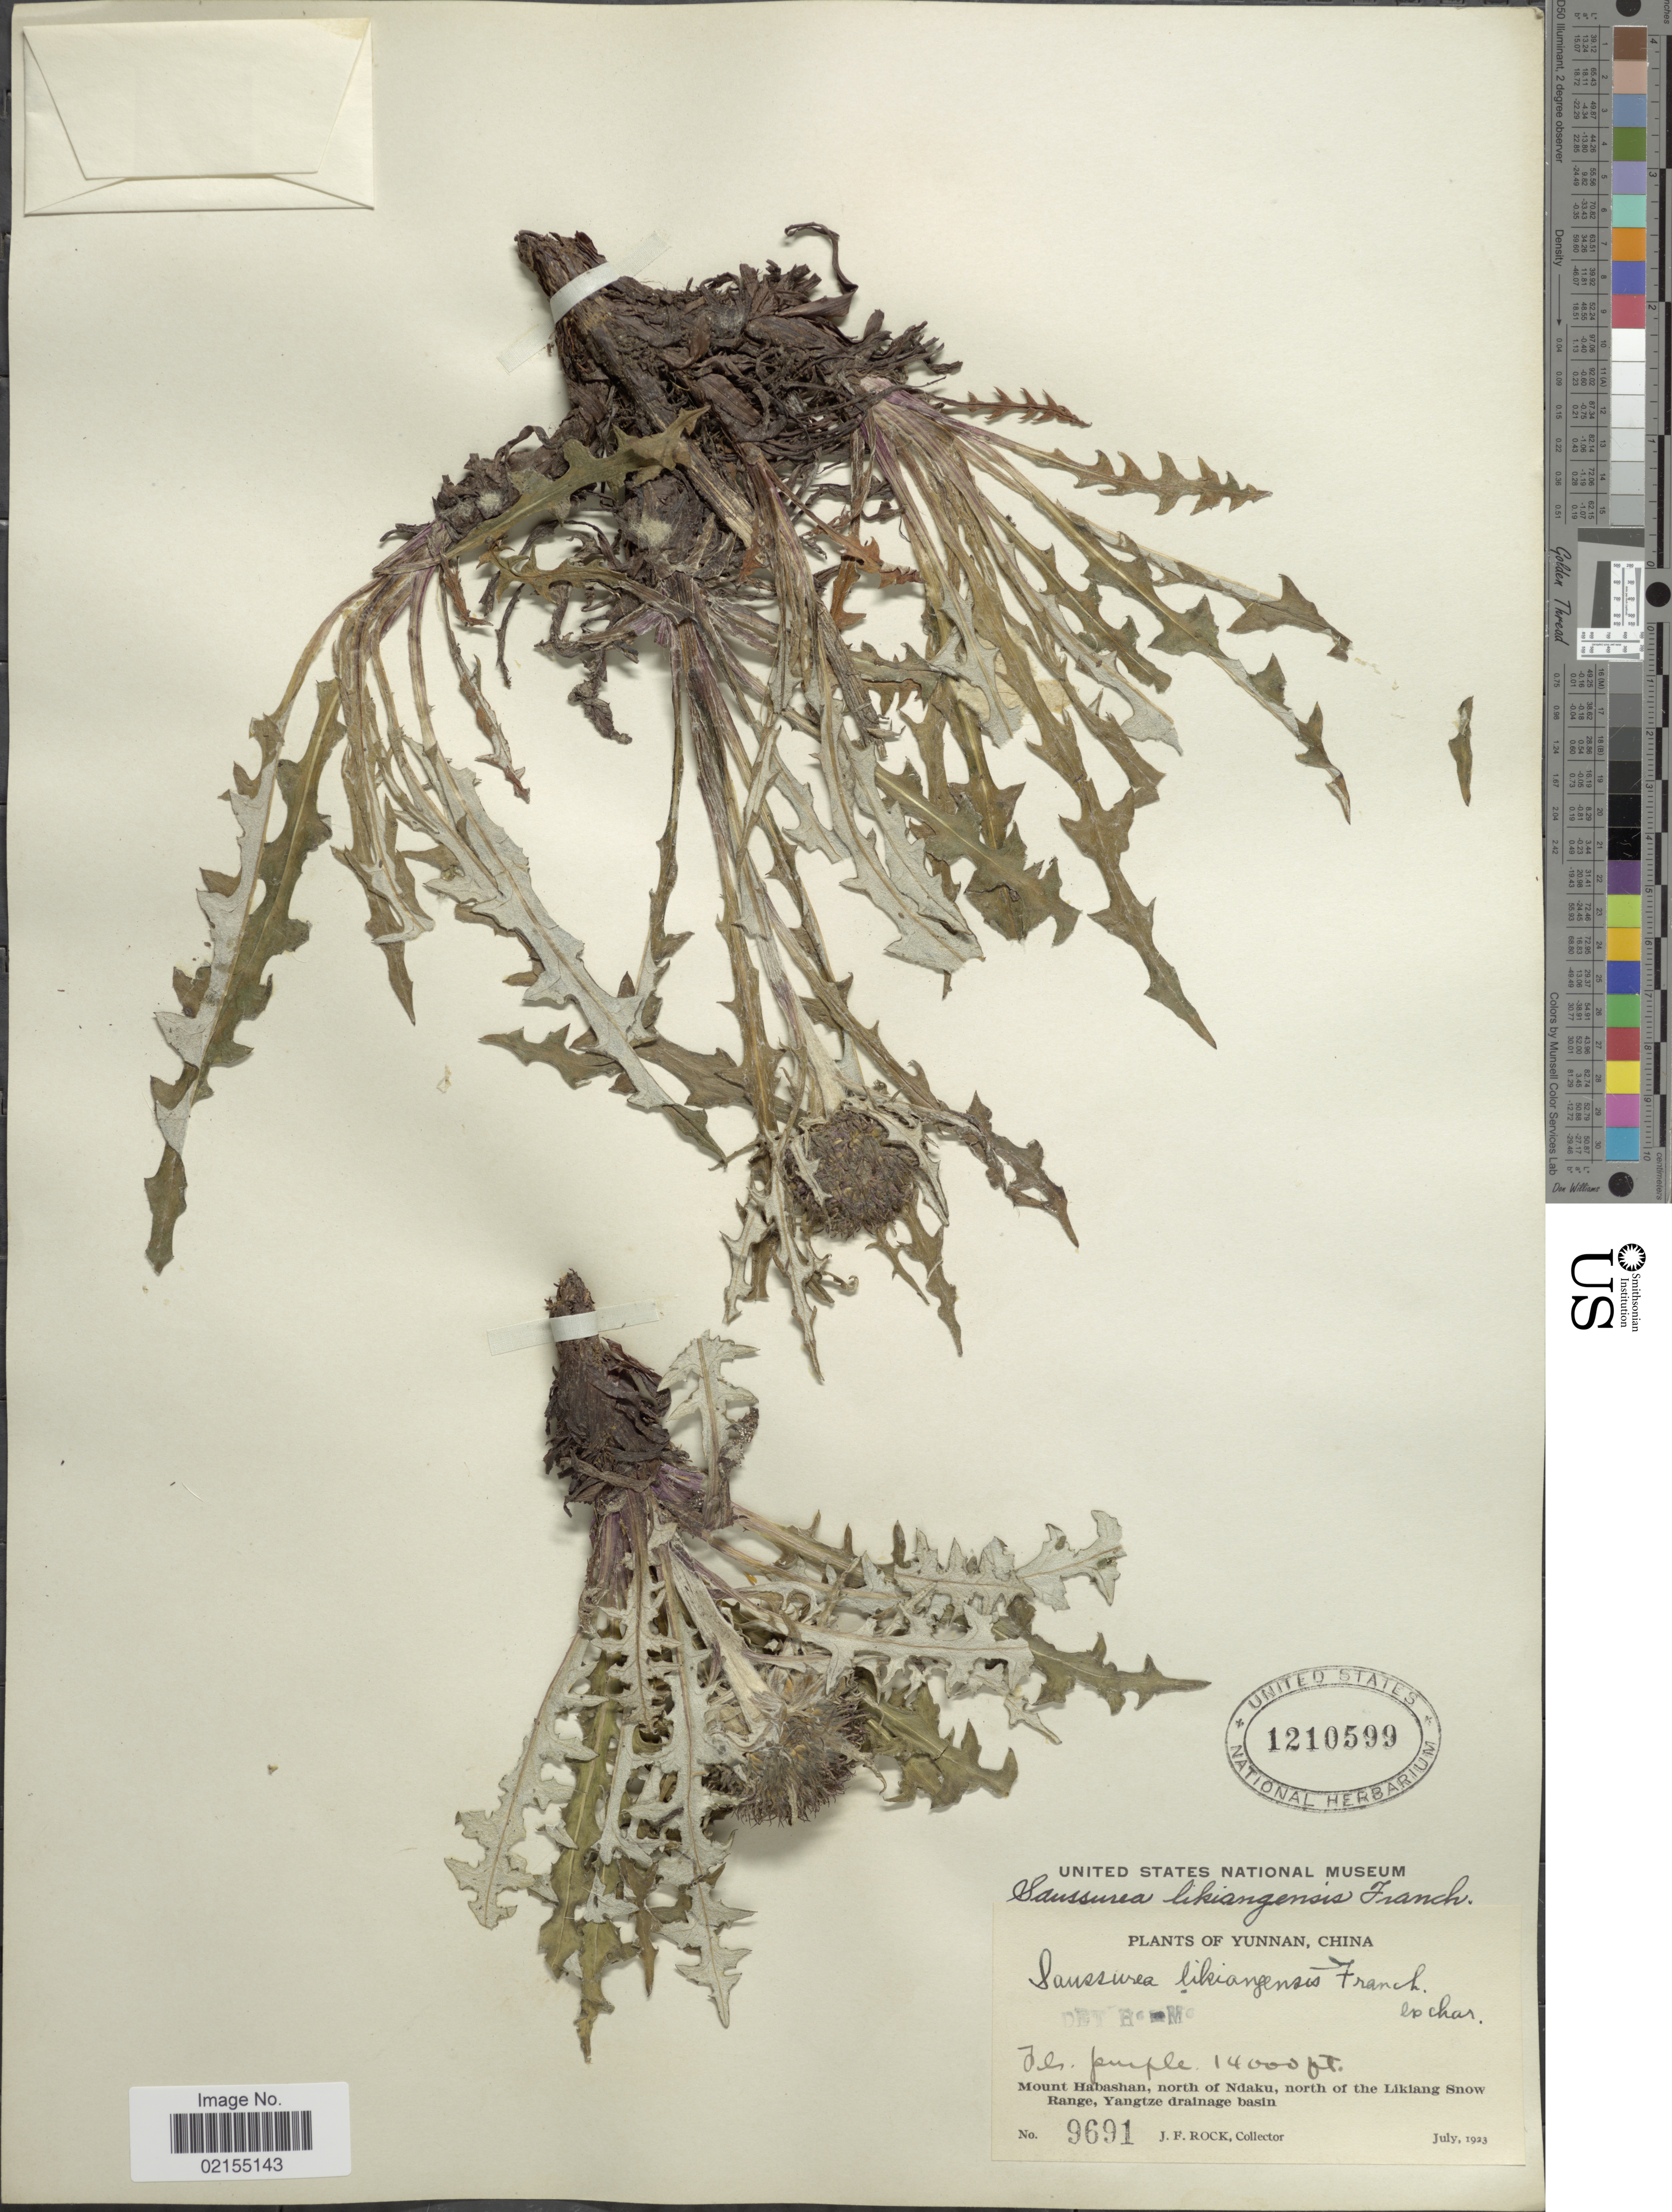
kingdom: Plantae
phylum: Tracheophyta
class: Magnoliopsida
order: Asterales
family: Asteraceae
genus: Saussurea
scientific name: Saussurea likiangensis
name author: Franch.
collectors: J. Rock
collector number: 9691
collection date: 1923-07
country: China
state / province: Yunnan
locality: Yunnan, China, mount Habashan, north of Ndaku, north of the Likiang Snow Range, Yangtze drainage basin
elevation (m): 4267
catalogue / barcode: US 1210599